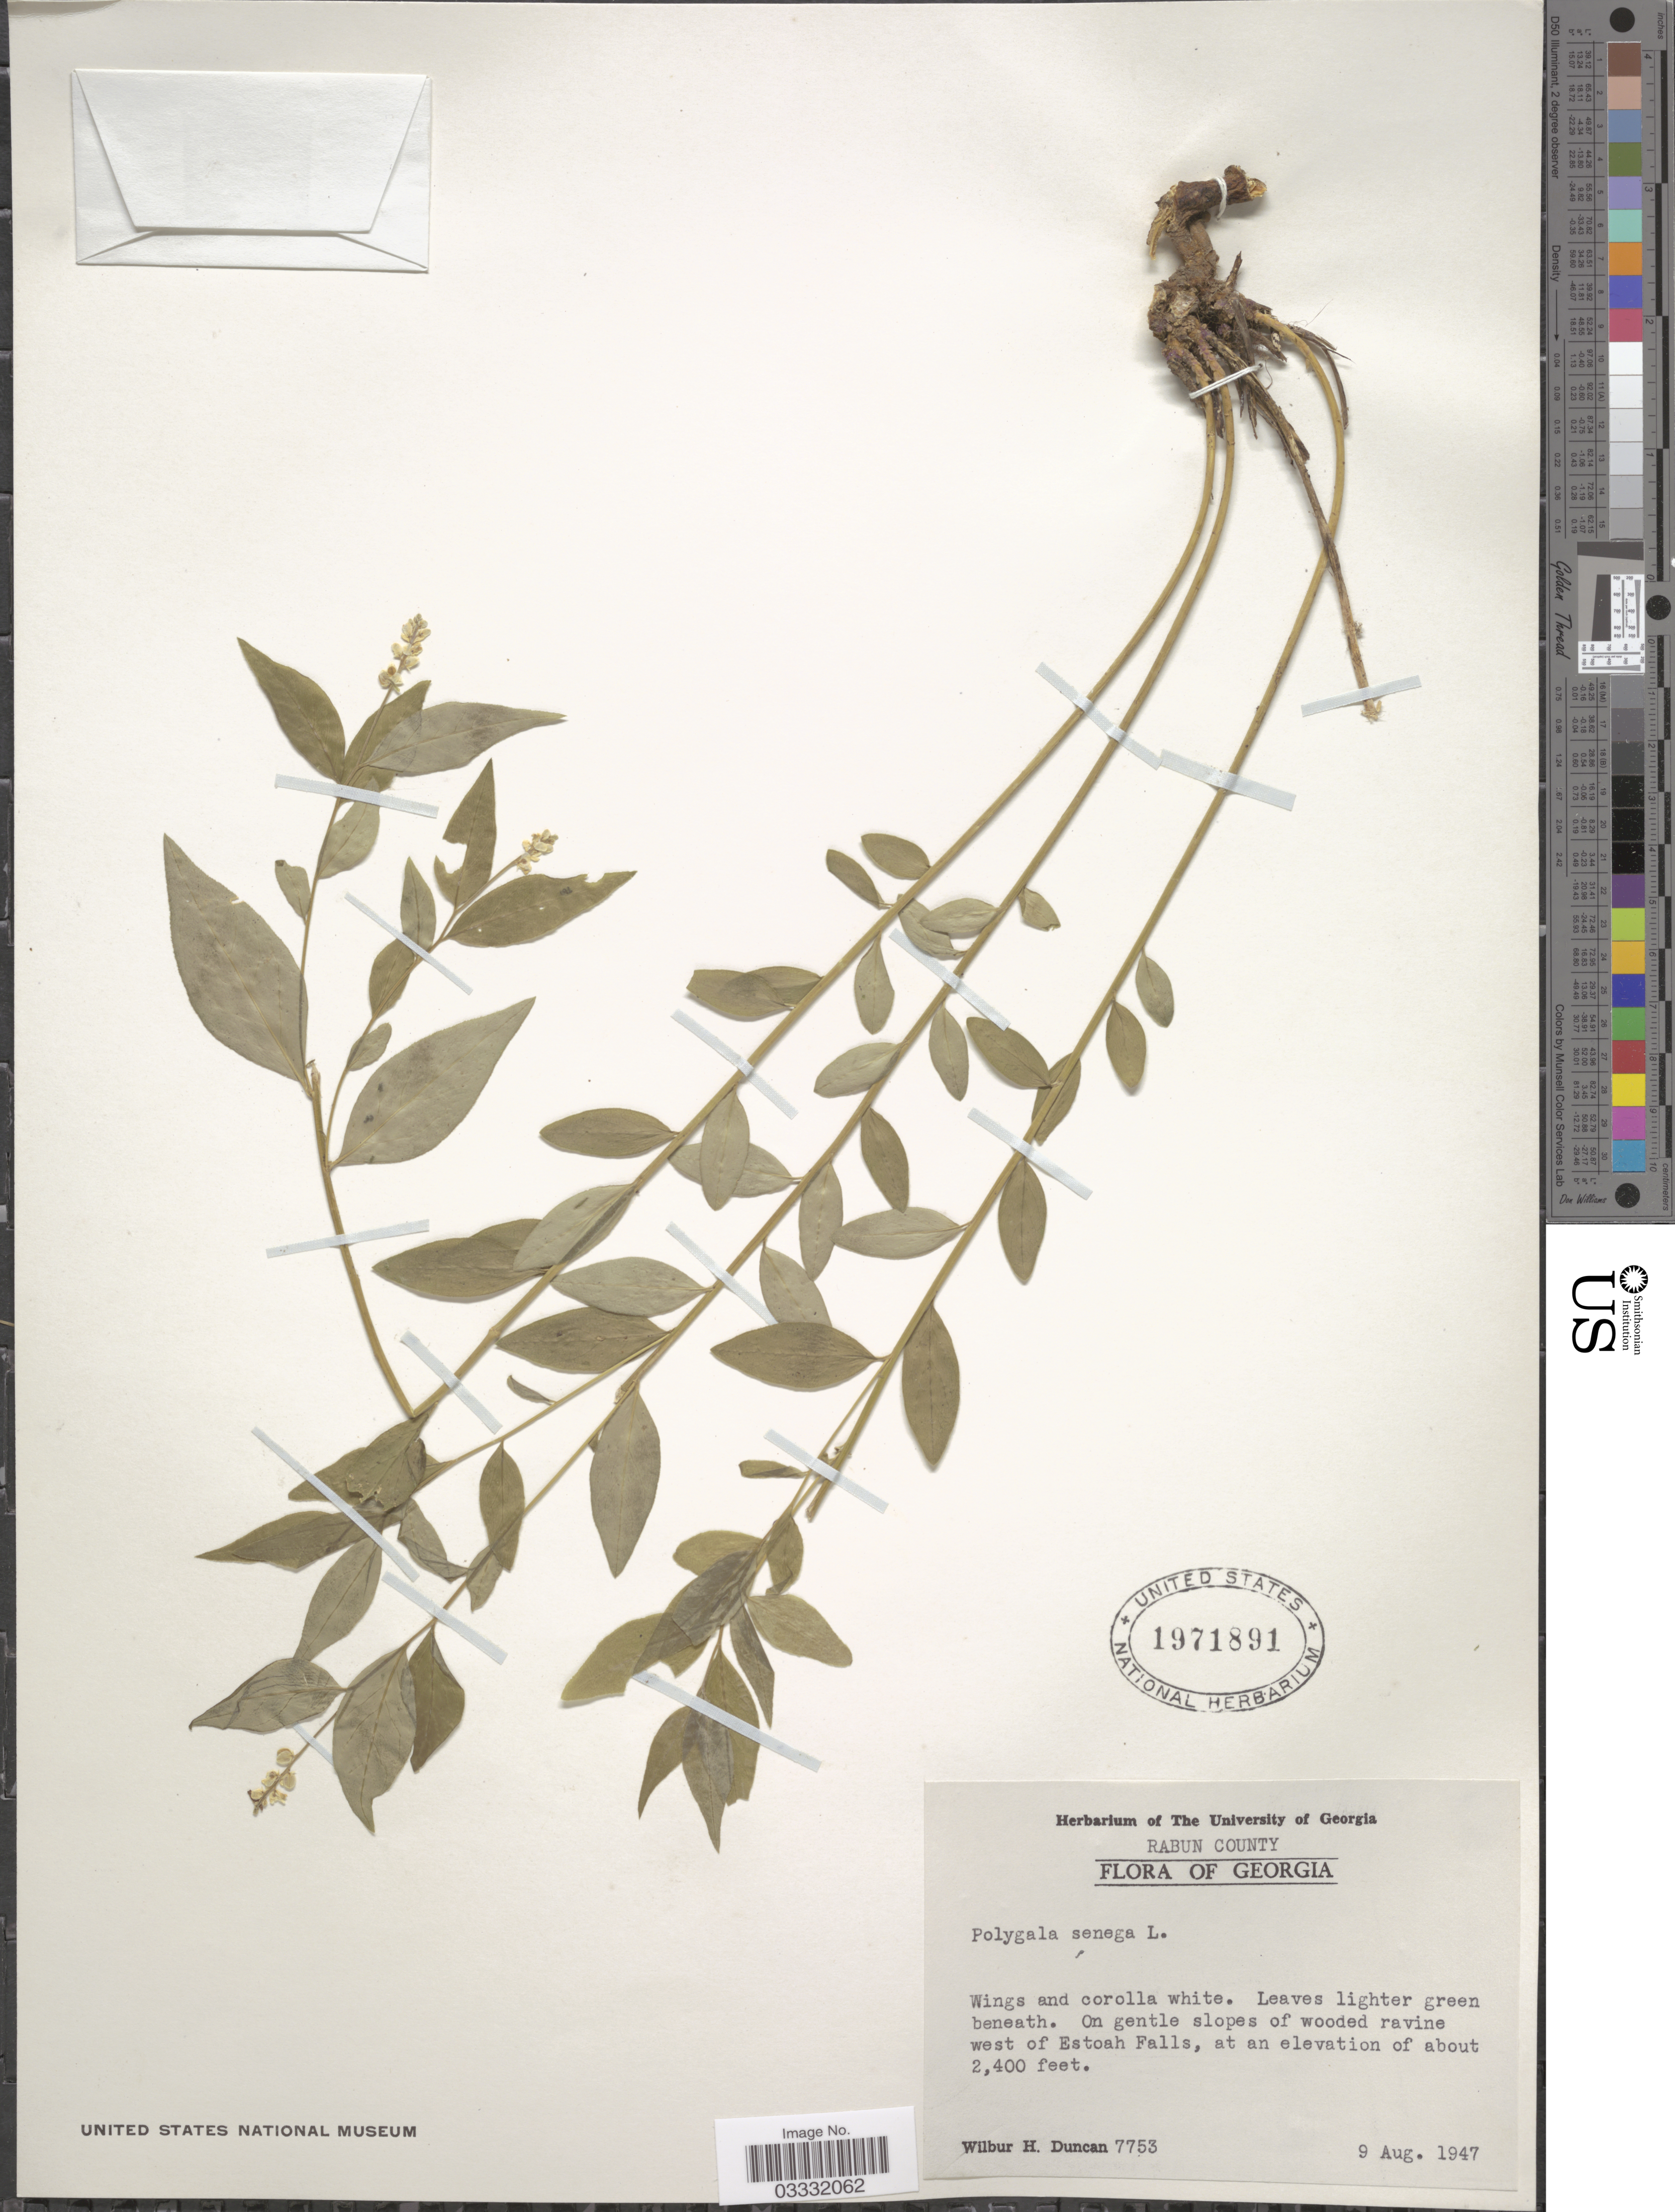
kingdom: Plantae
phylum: Tracheophyta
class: Magnoliopsida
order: Fabales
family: Polygalaceae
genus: Polygala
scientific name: Polygala senega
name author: L.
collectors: W. H. Duncan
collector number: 7753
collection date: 1947-08-09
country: United States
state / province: Georgia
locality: Rabun County. On gentle slopes of wooded ravine west of Estoah Falls.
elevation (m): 732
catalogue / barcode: US 1971891